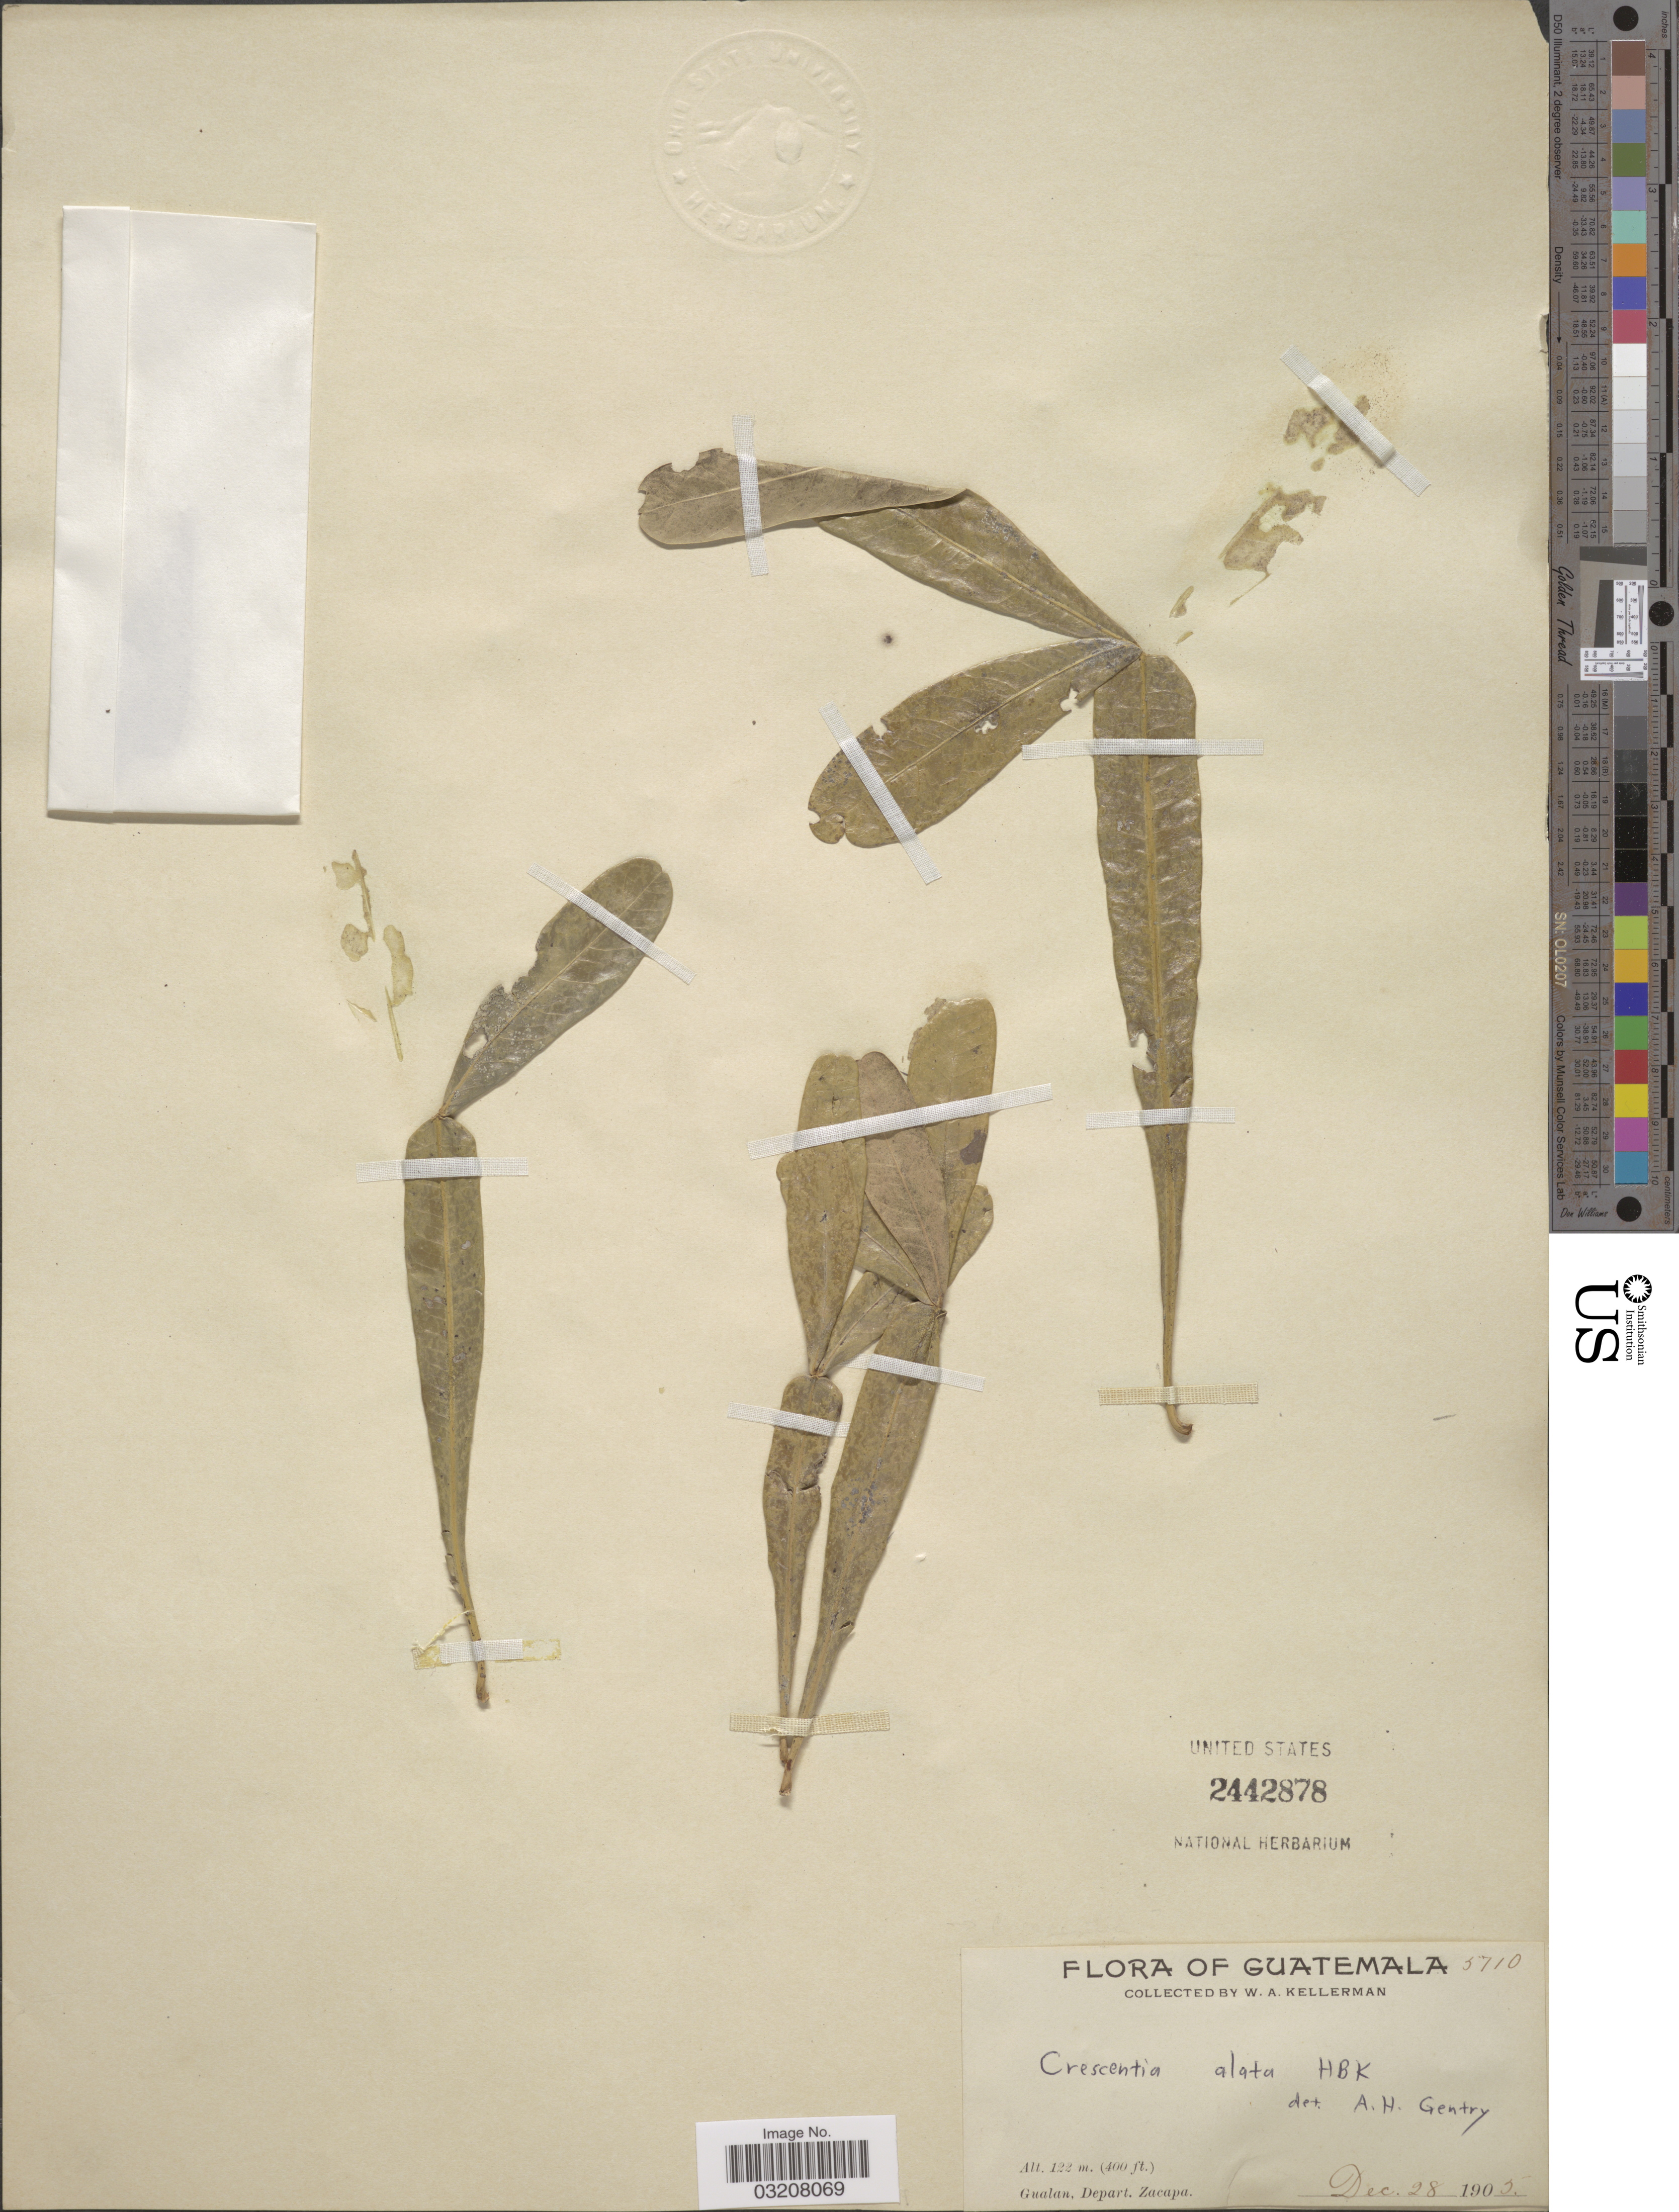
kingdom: Plantae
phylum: Tracheophyta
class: Magnoliopsida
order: Lamiales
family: Bignoniaceae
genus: Crescentia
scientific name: Crescentia alata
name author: Kunth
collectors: W. Kellerman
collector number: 5710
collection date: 1905-12-28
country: Guatemala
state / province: Zacapa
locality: Gualan, Depart. Zacapa.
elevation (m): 122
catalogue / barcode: US 2442878